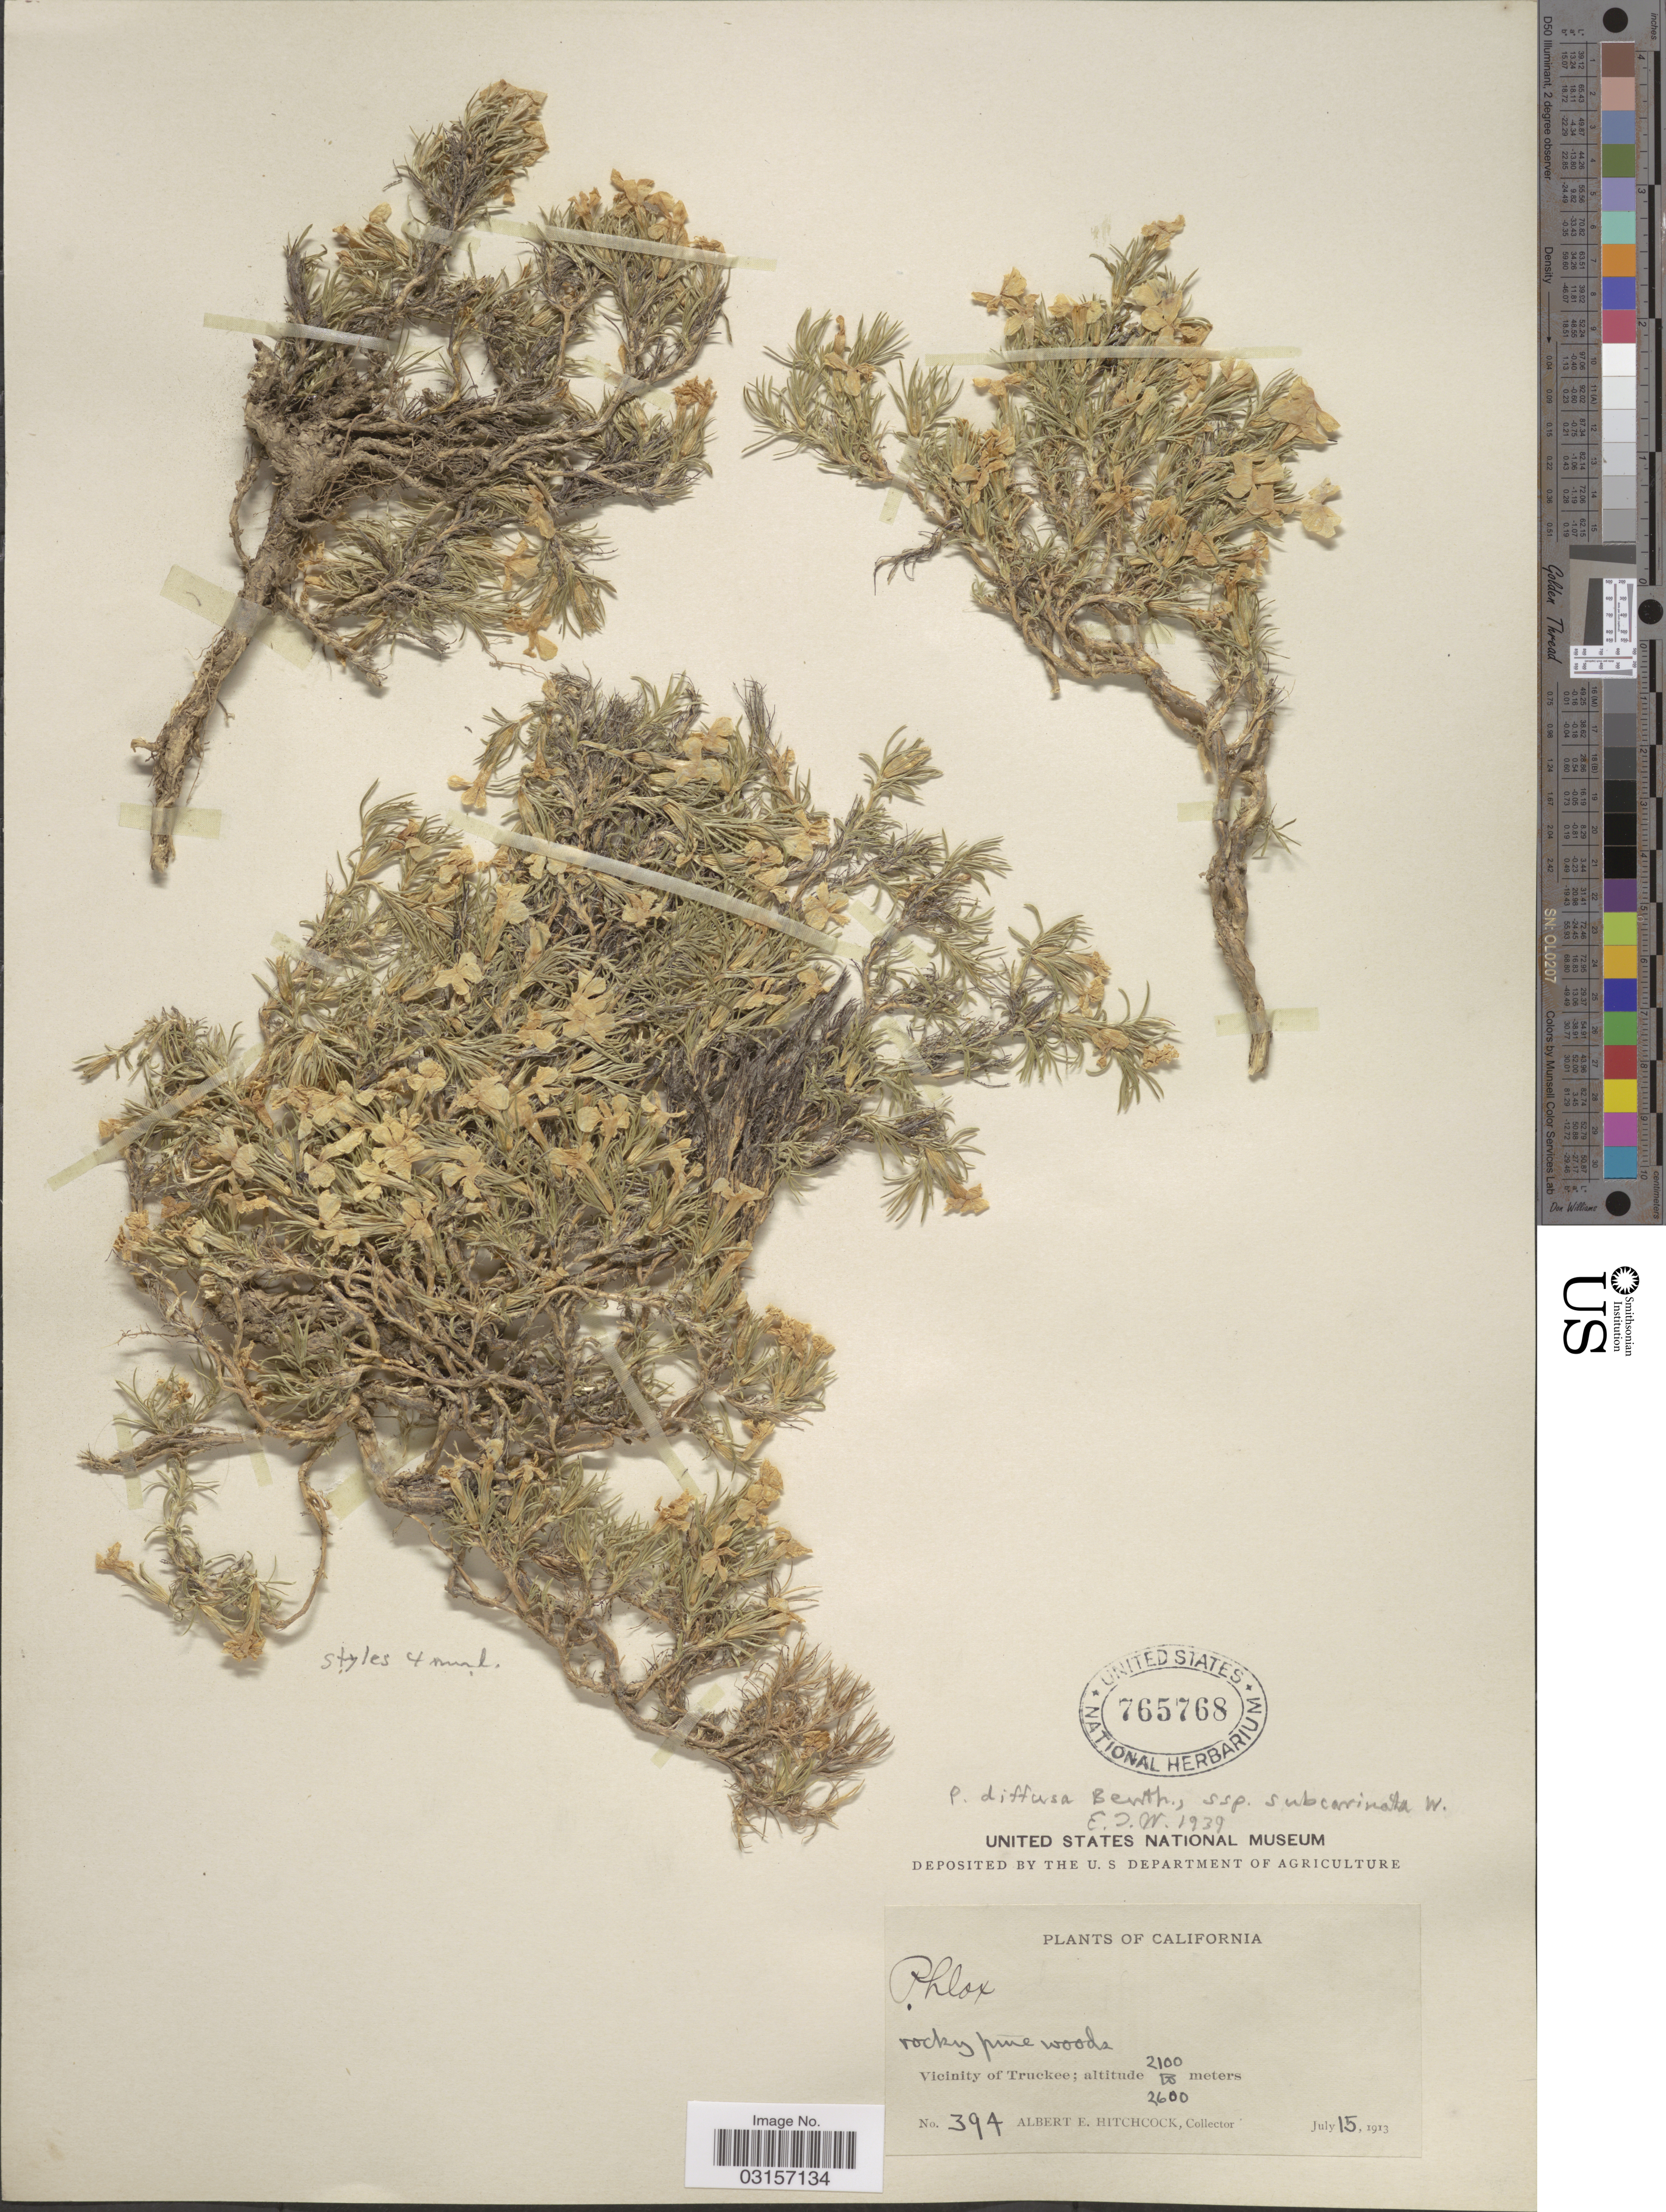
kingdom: Plantae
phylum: Tracheophyta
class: Magnoliopsida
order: Ericales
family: Polemoniaceae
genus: Phlox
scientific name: Phlox diffusa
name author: Benth.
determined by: Mayfield, M. H.; Ferguson, C. J.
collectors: A. Hitchcock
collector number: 394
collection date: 1913-07-15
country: United States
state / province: California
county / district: Nevada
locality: Vicinity of Truckee.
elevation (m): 2100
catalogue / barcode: US 765768